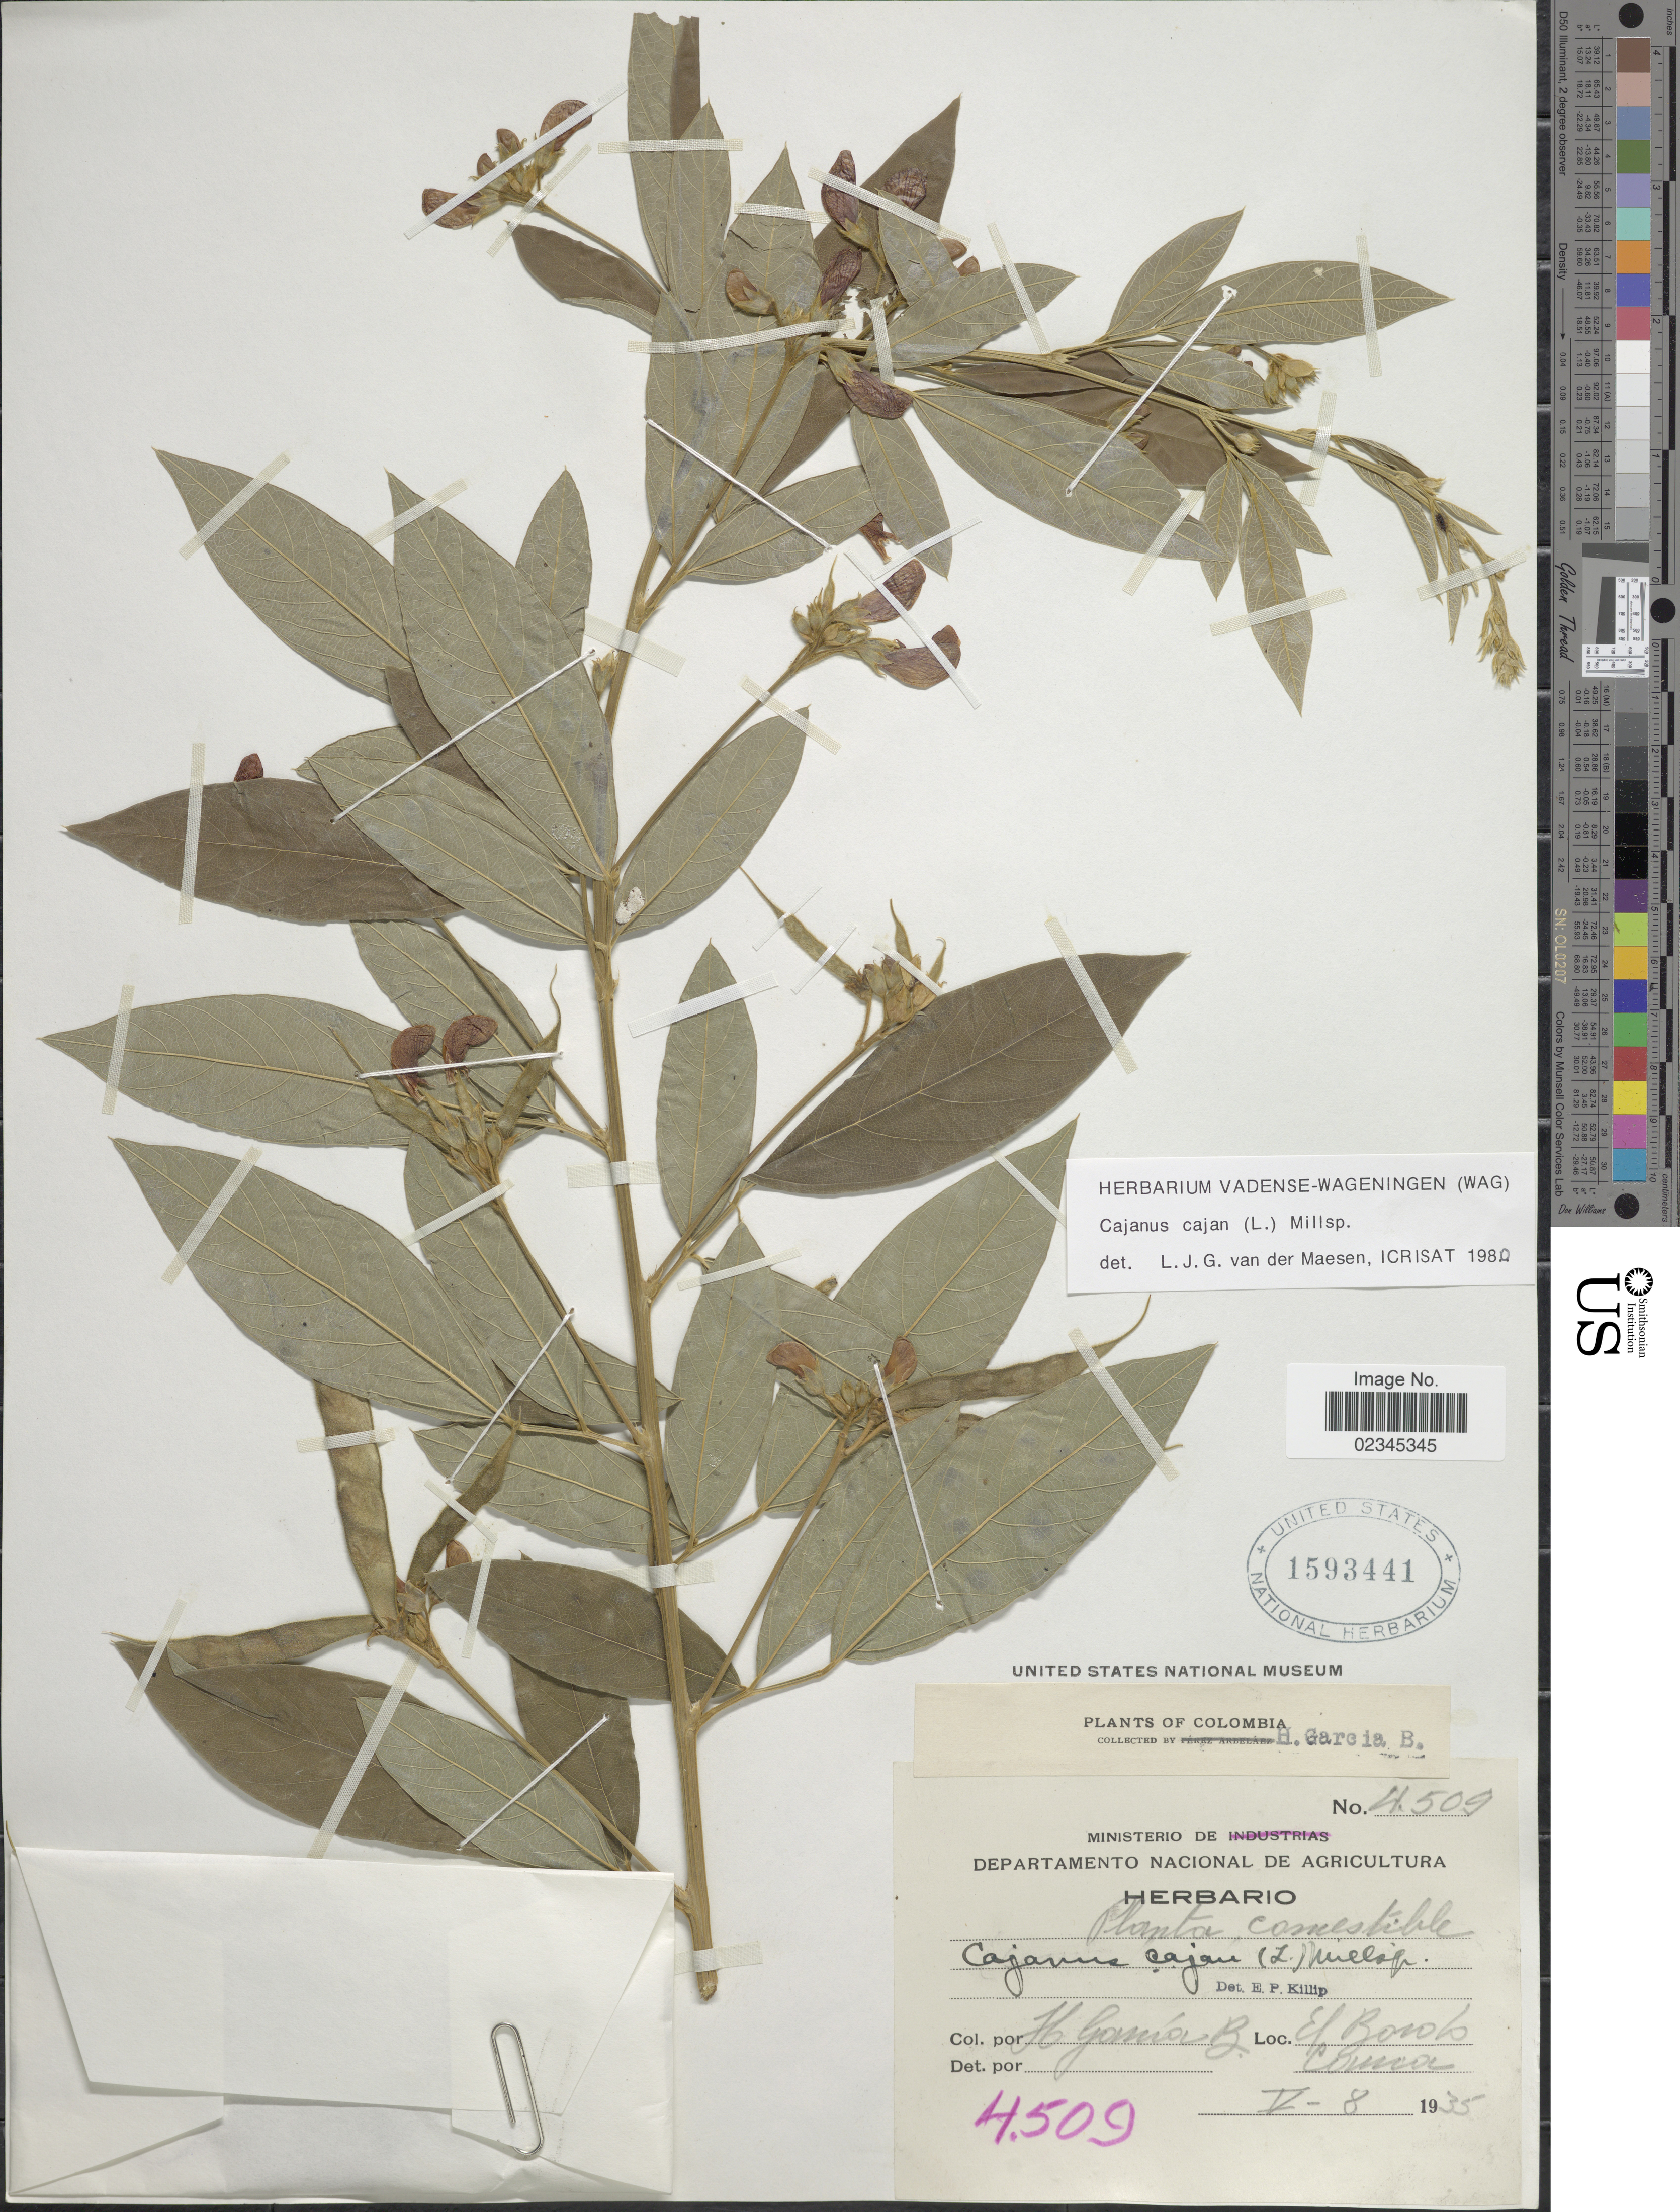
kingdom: Plantae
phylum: Tracheophyta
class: Magnoliopsida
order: Fabales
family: Fabaceae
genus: Cajanus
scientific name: Cajanus cajan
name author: (L.) Huth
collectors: H. García Barriga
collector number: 4509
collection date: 1935-05-08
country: Colombia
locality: El Bado. Cauca [interpreted]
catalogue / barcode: US 1593441